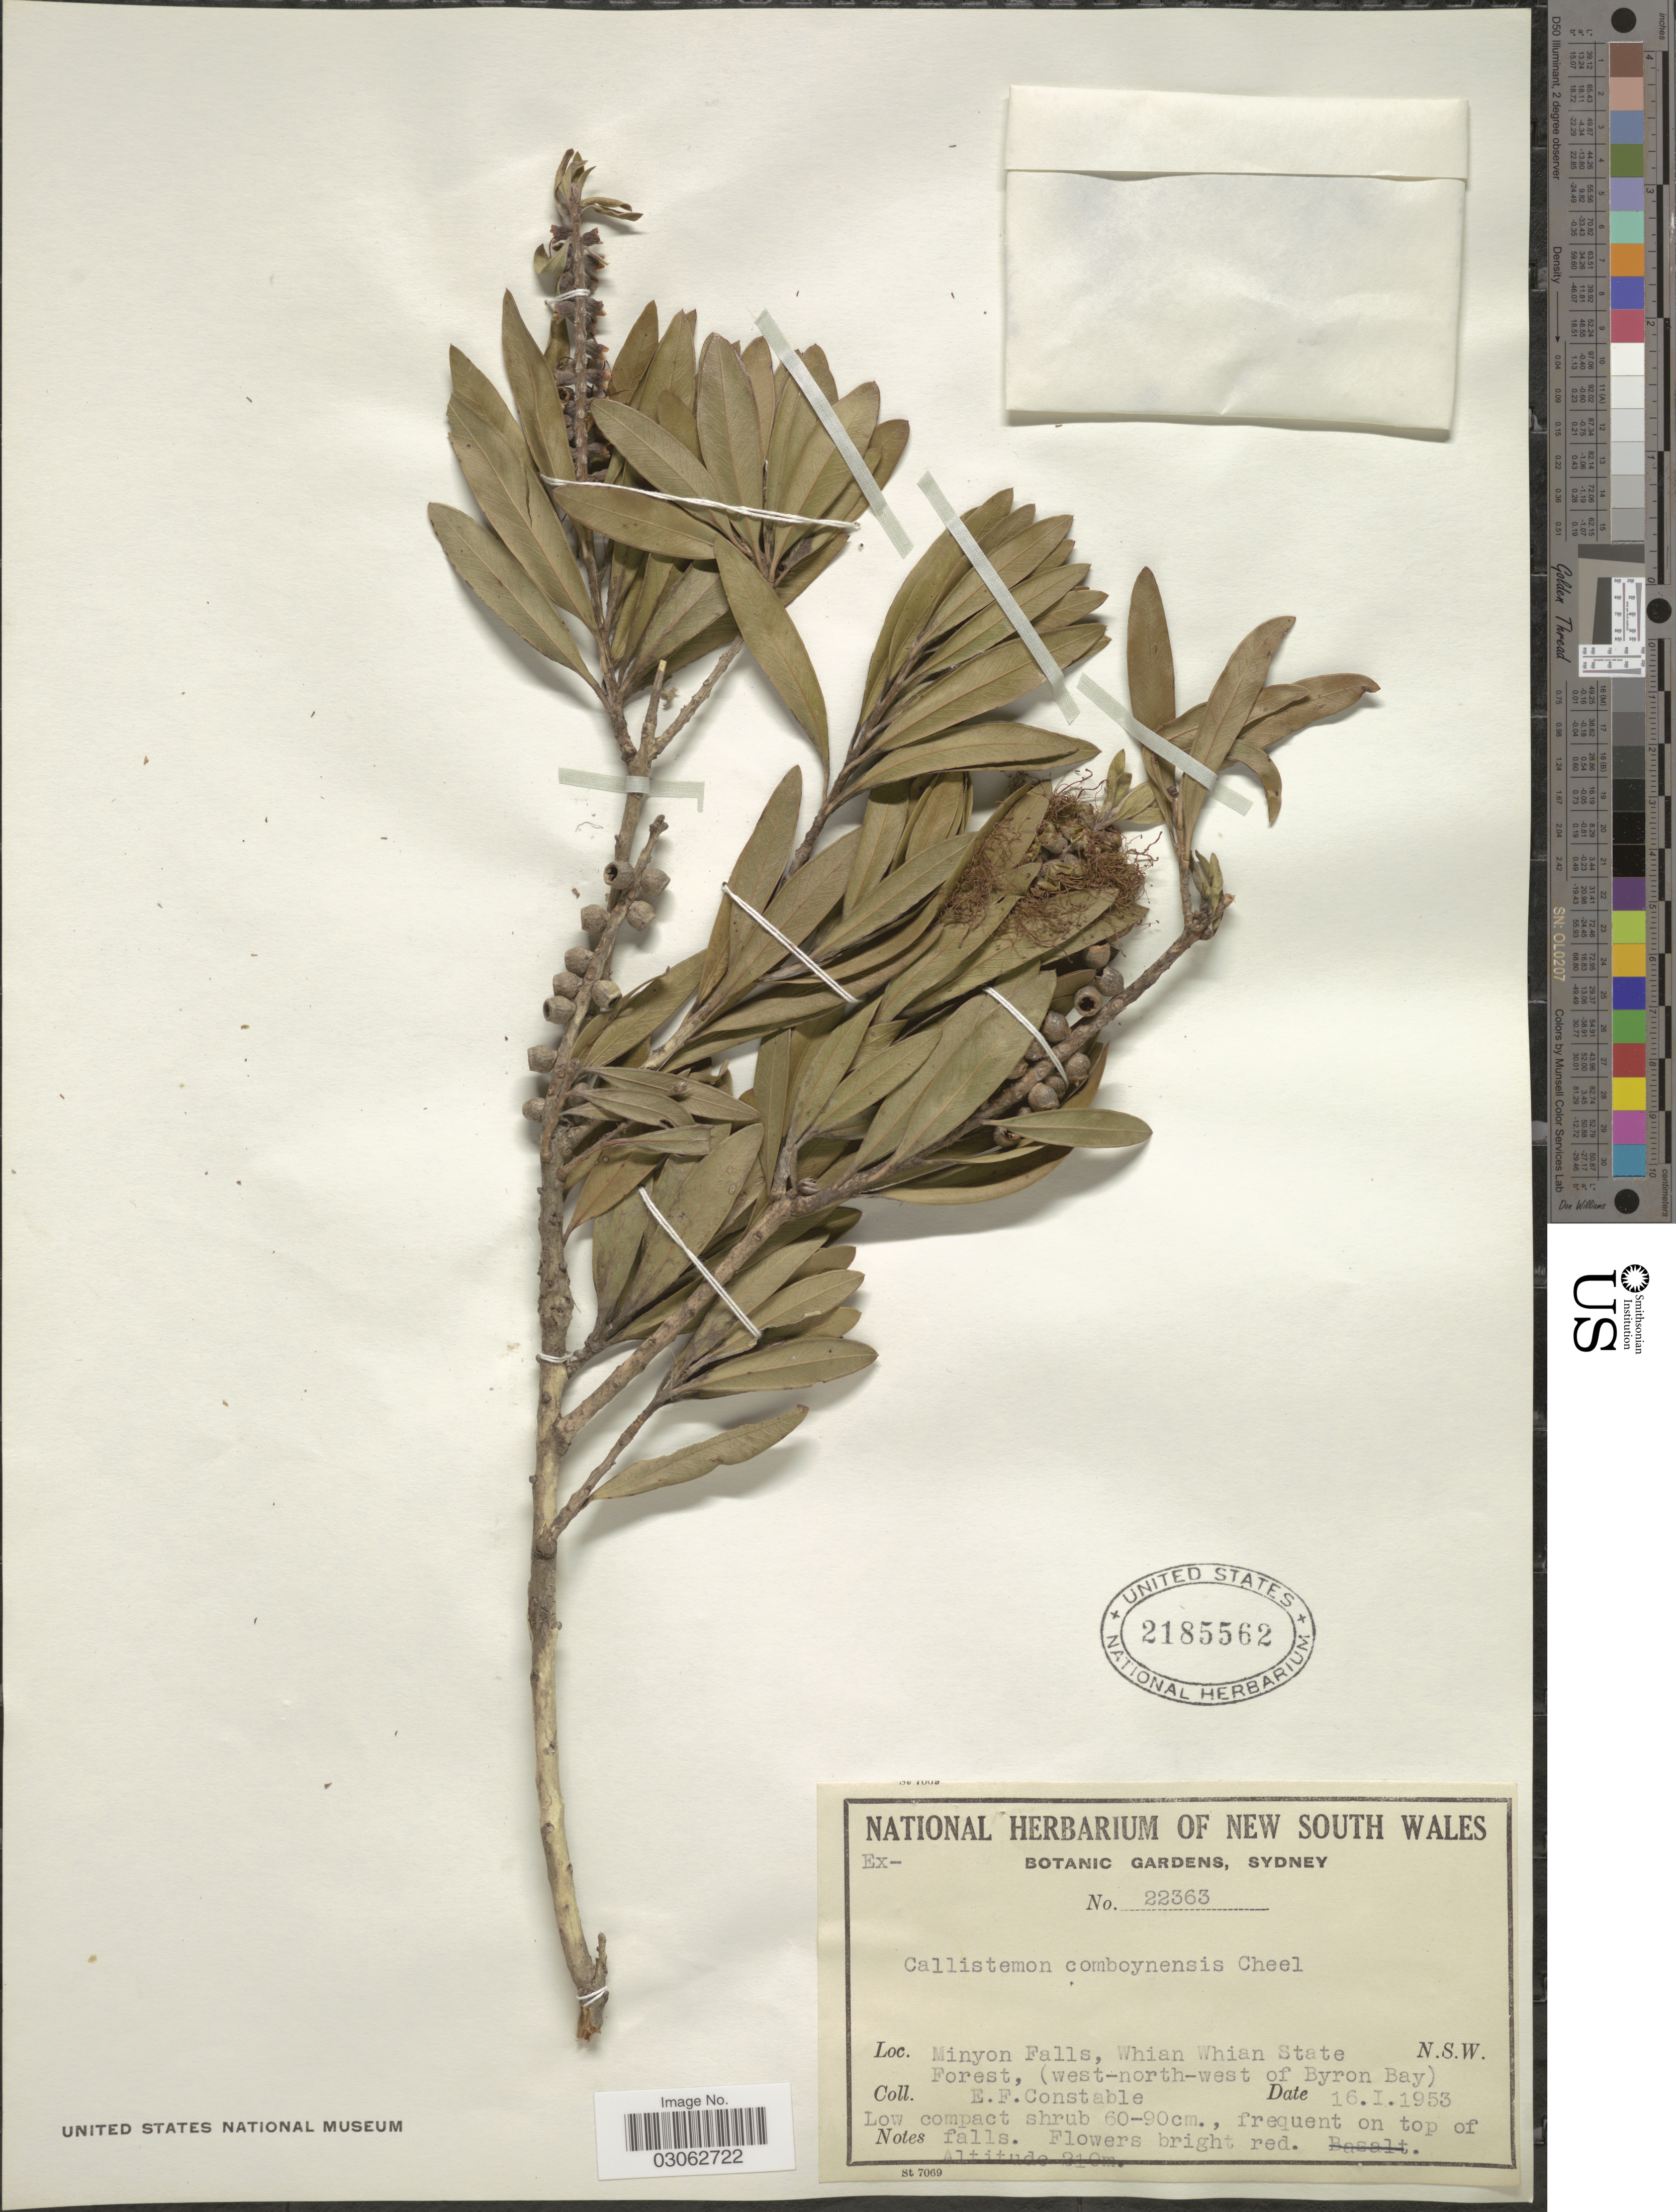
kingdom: Plantae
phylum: Tracheophyta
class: Magnoliopsida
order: Myrtales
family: Myrtaceae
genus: Callistemon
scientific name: Callistemon comboynensis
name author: Cheel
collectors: E. F. Constable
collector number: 22363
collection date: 1953-01-16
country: Australia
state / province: New South Wales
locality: Minyon Falls, Whian Whian State Forest, (west-north-west of Byron Bay), N.S.W.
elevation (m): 210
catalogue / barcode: US 2185562